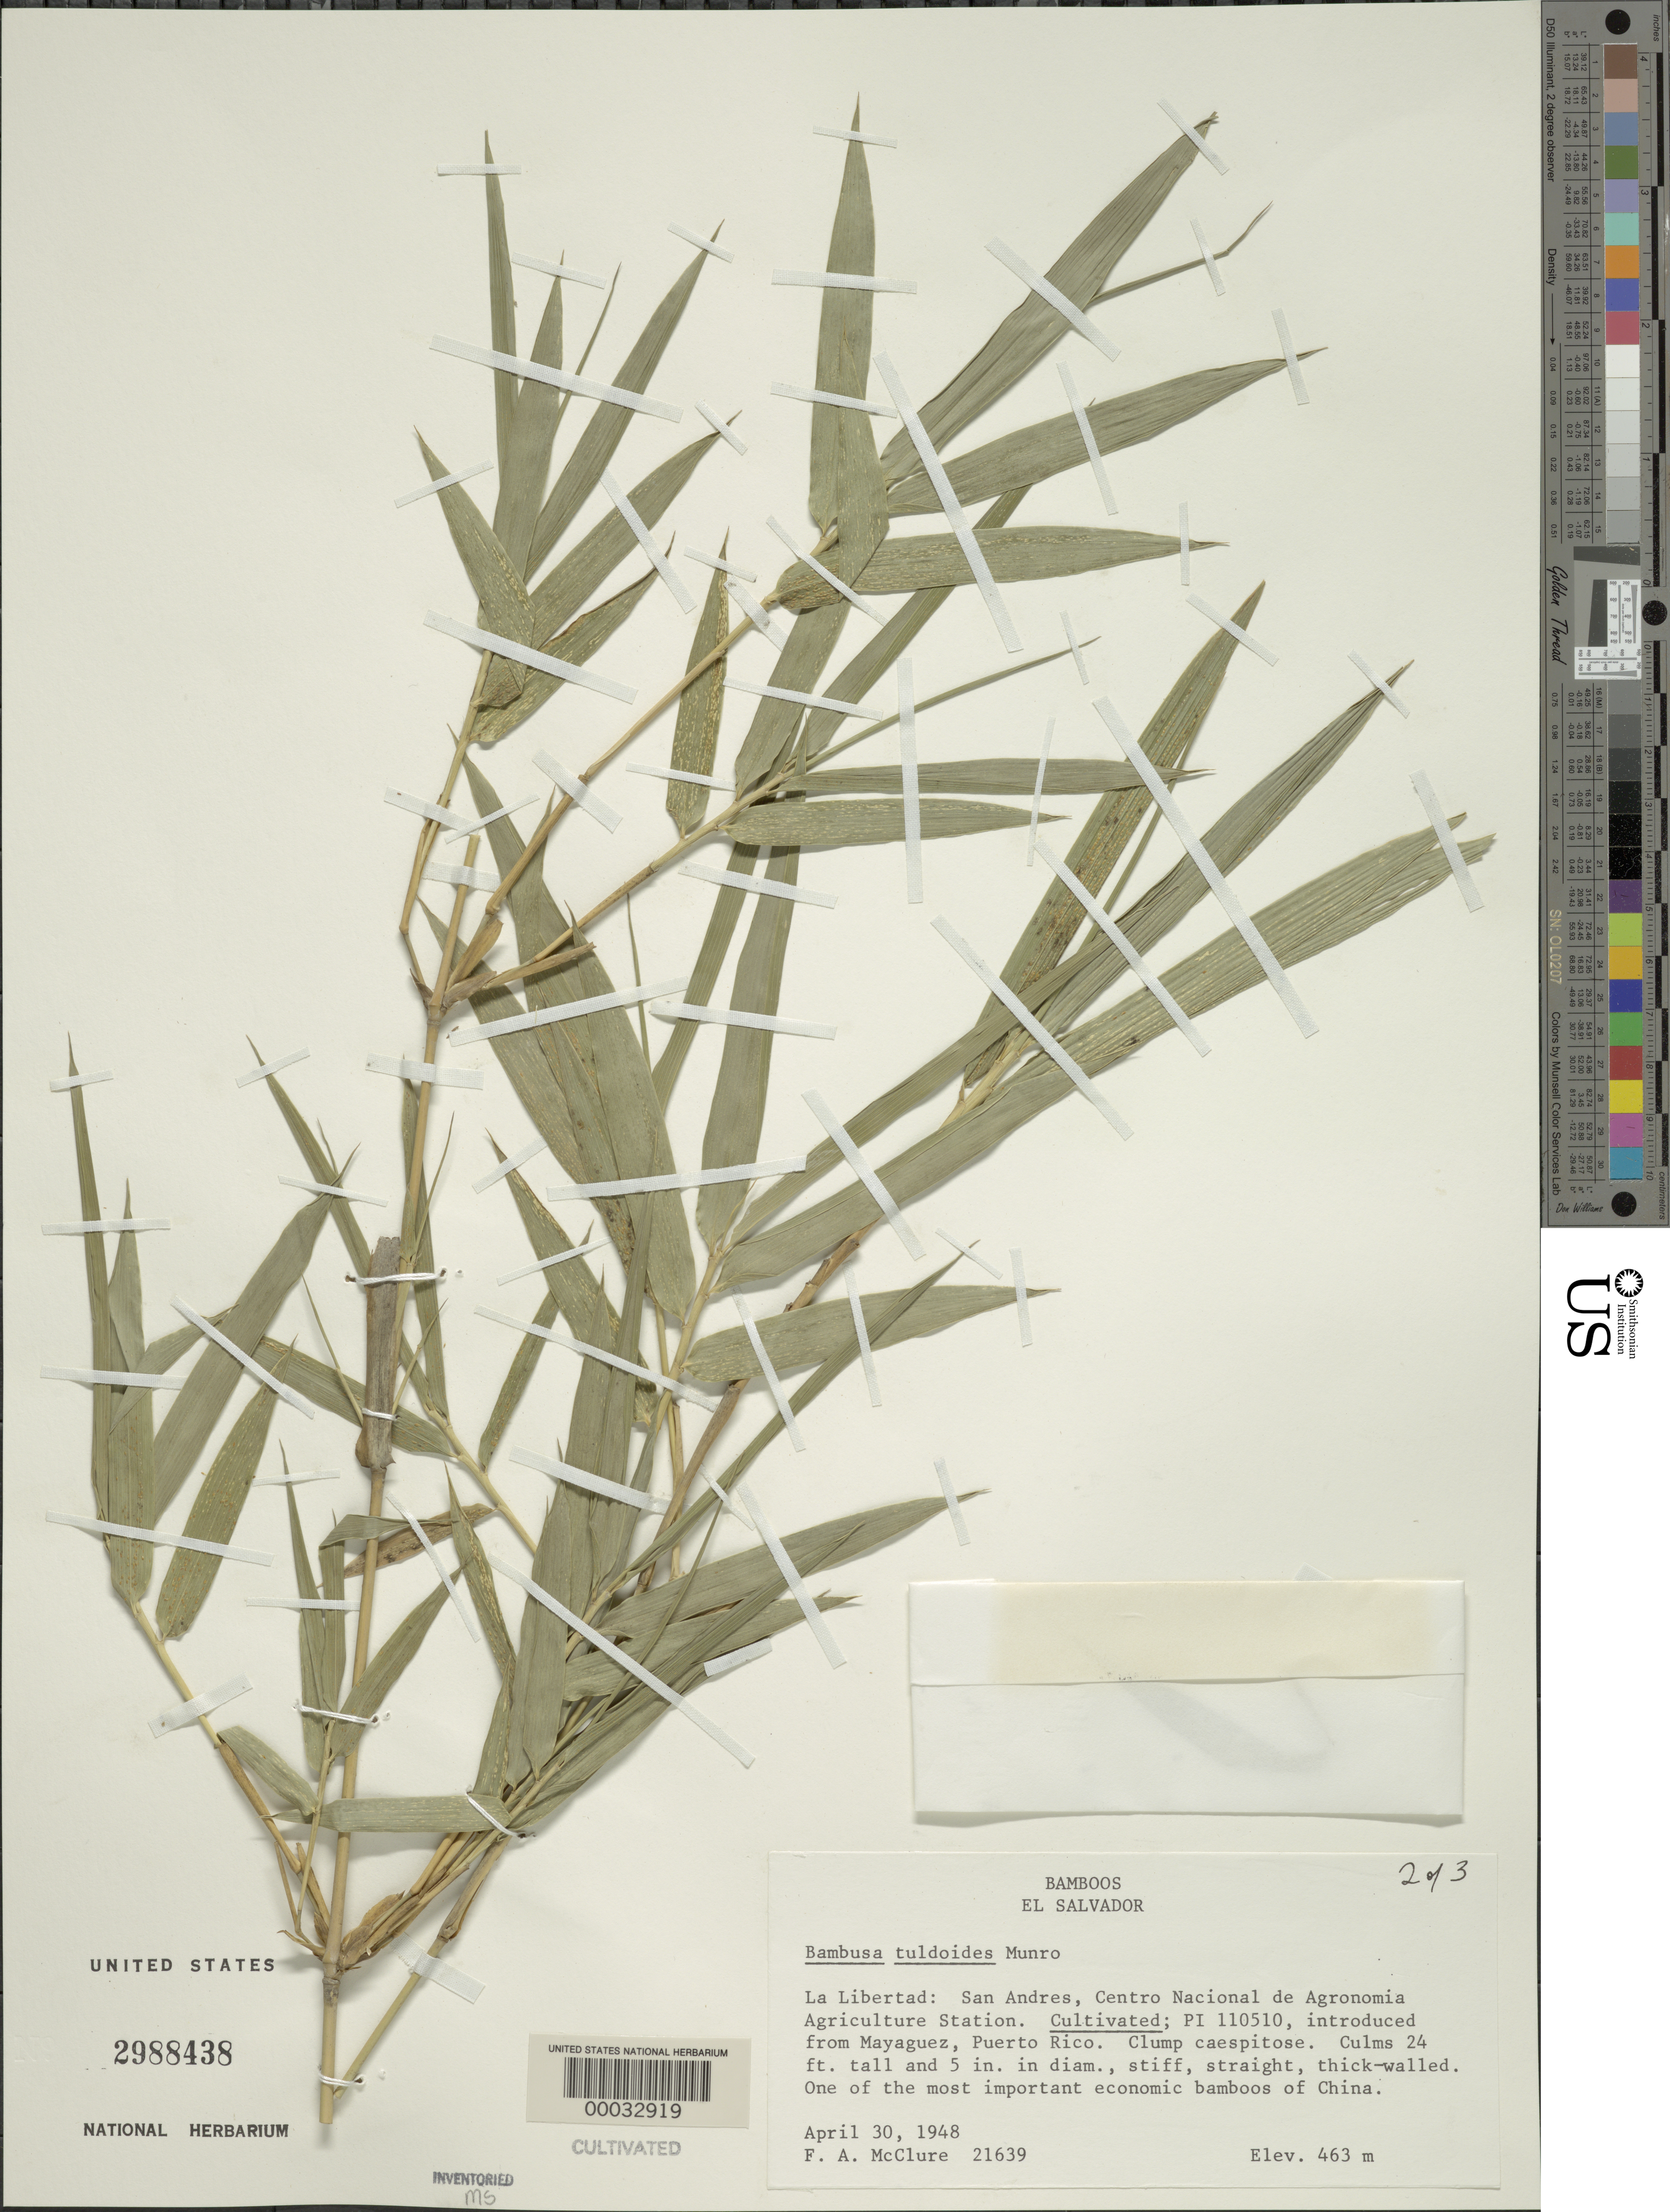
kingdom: Plantae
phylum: Tracheophyta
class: Liliopsida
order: Poales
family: Poaceae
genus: Bambusa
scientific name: Bambusa tuldoides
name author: Munro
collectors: F. A. McClure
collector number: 21639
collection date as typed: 30 Apr 1948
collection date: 1948-04-30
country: El Salvador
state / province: La Libertad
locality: Centro nacional de agronomia agriculture station-san andres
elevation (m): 463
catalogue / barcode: US 2988438